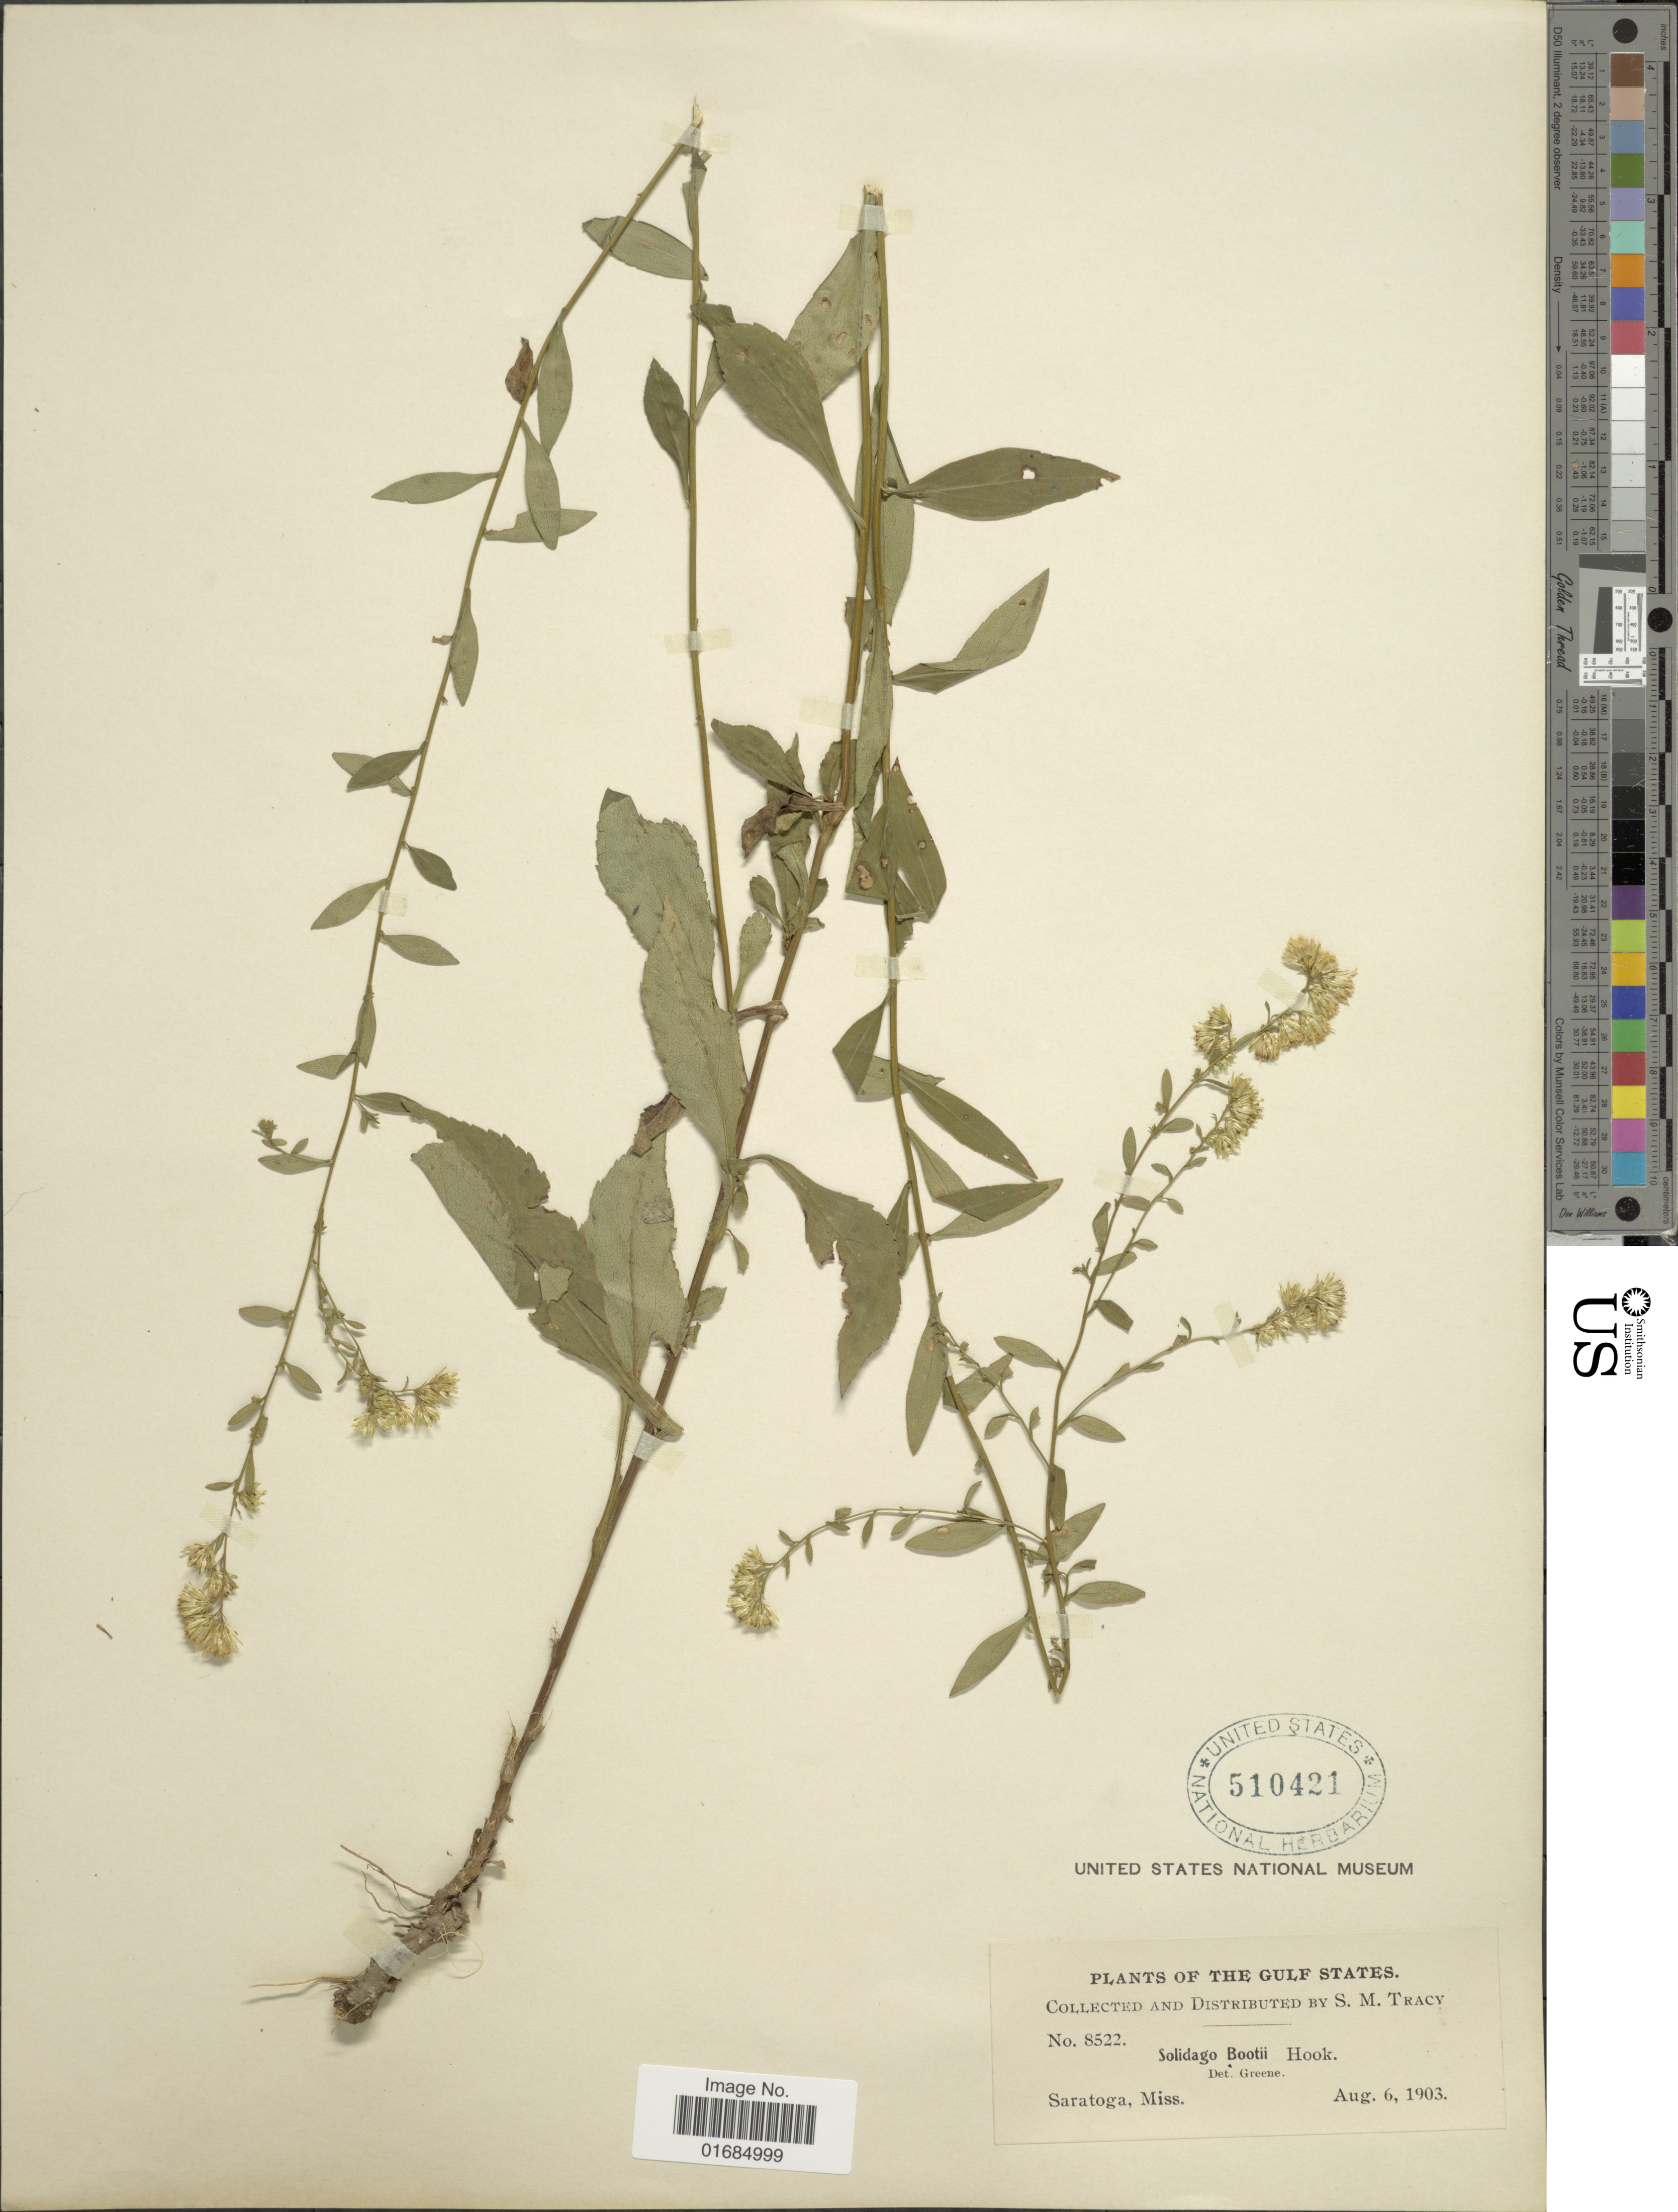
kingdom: Plantae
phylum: Tracheophyta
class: Magnoliopsida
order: Asterales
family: Asteraceae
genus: Solidago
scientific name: Solidago boottii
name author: Hook.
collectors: S. M. Tracy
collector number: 8522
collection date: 1903-08-06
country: United States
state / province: Mississippi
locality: The Gulf States, Saratoga.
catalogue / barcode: US 510421